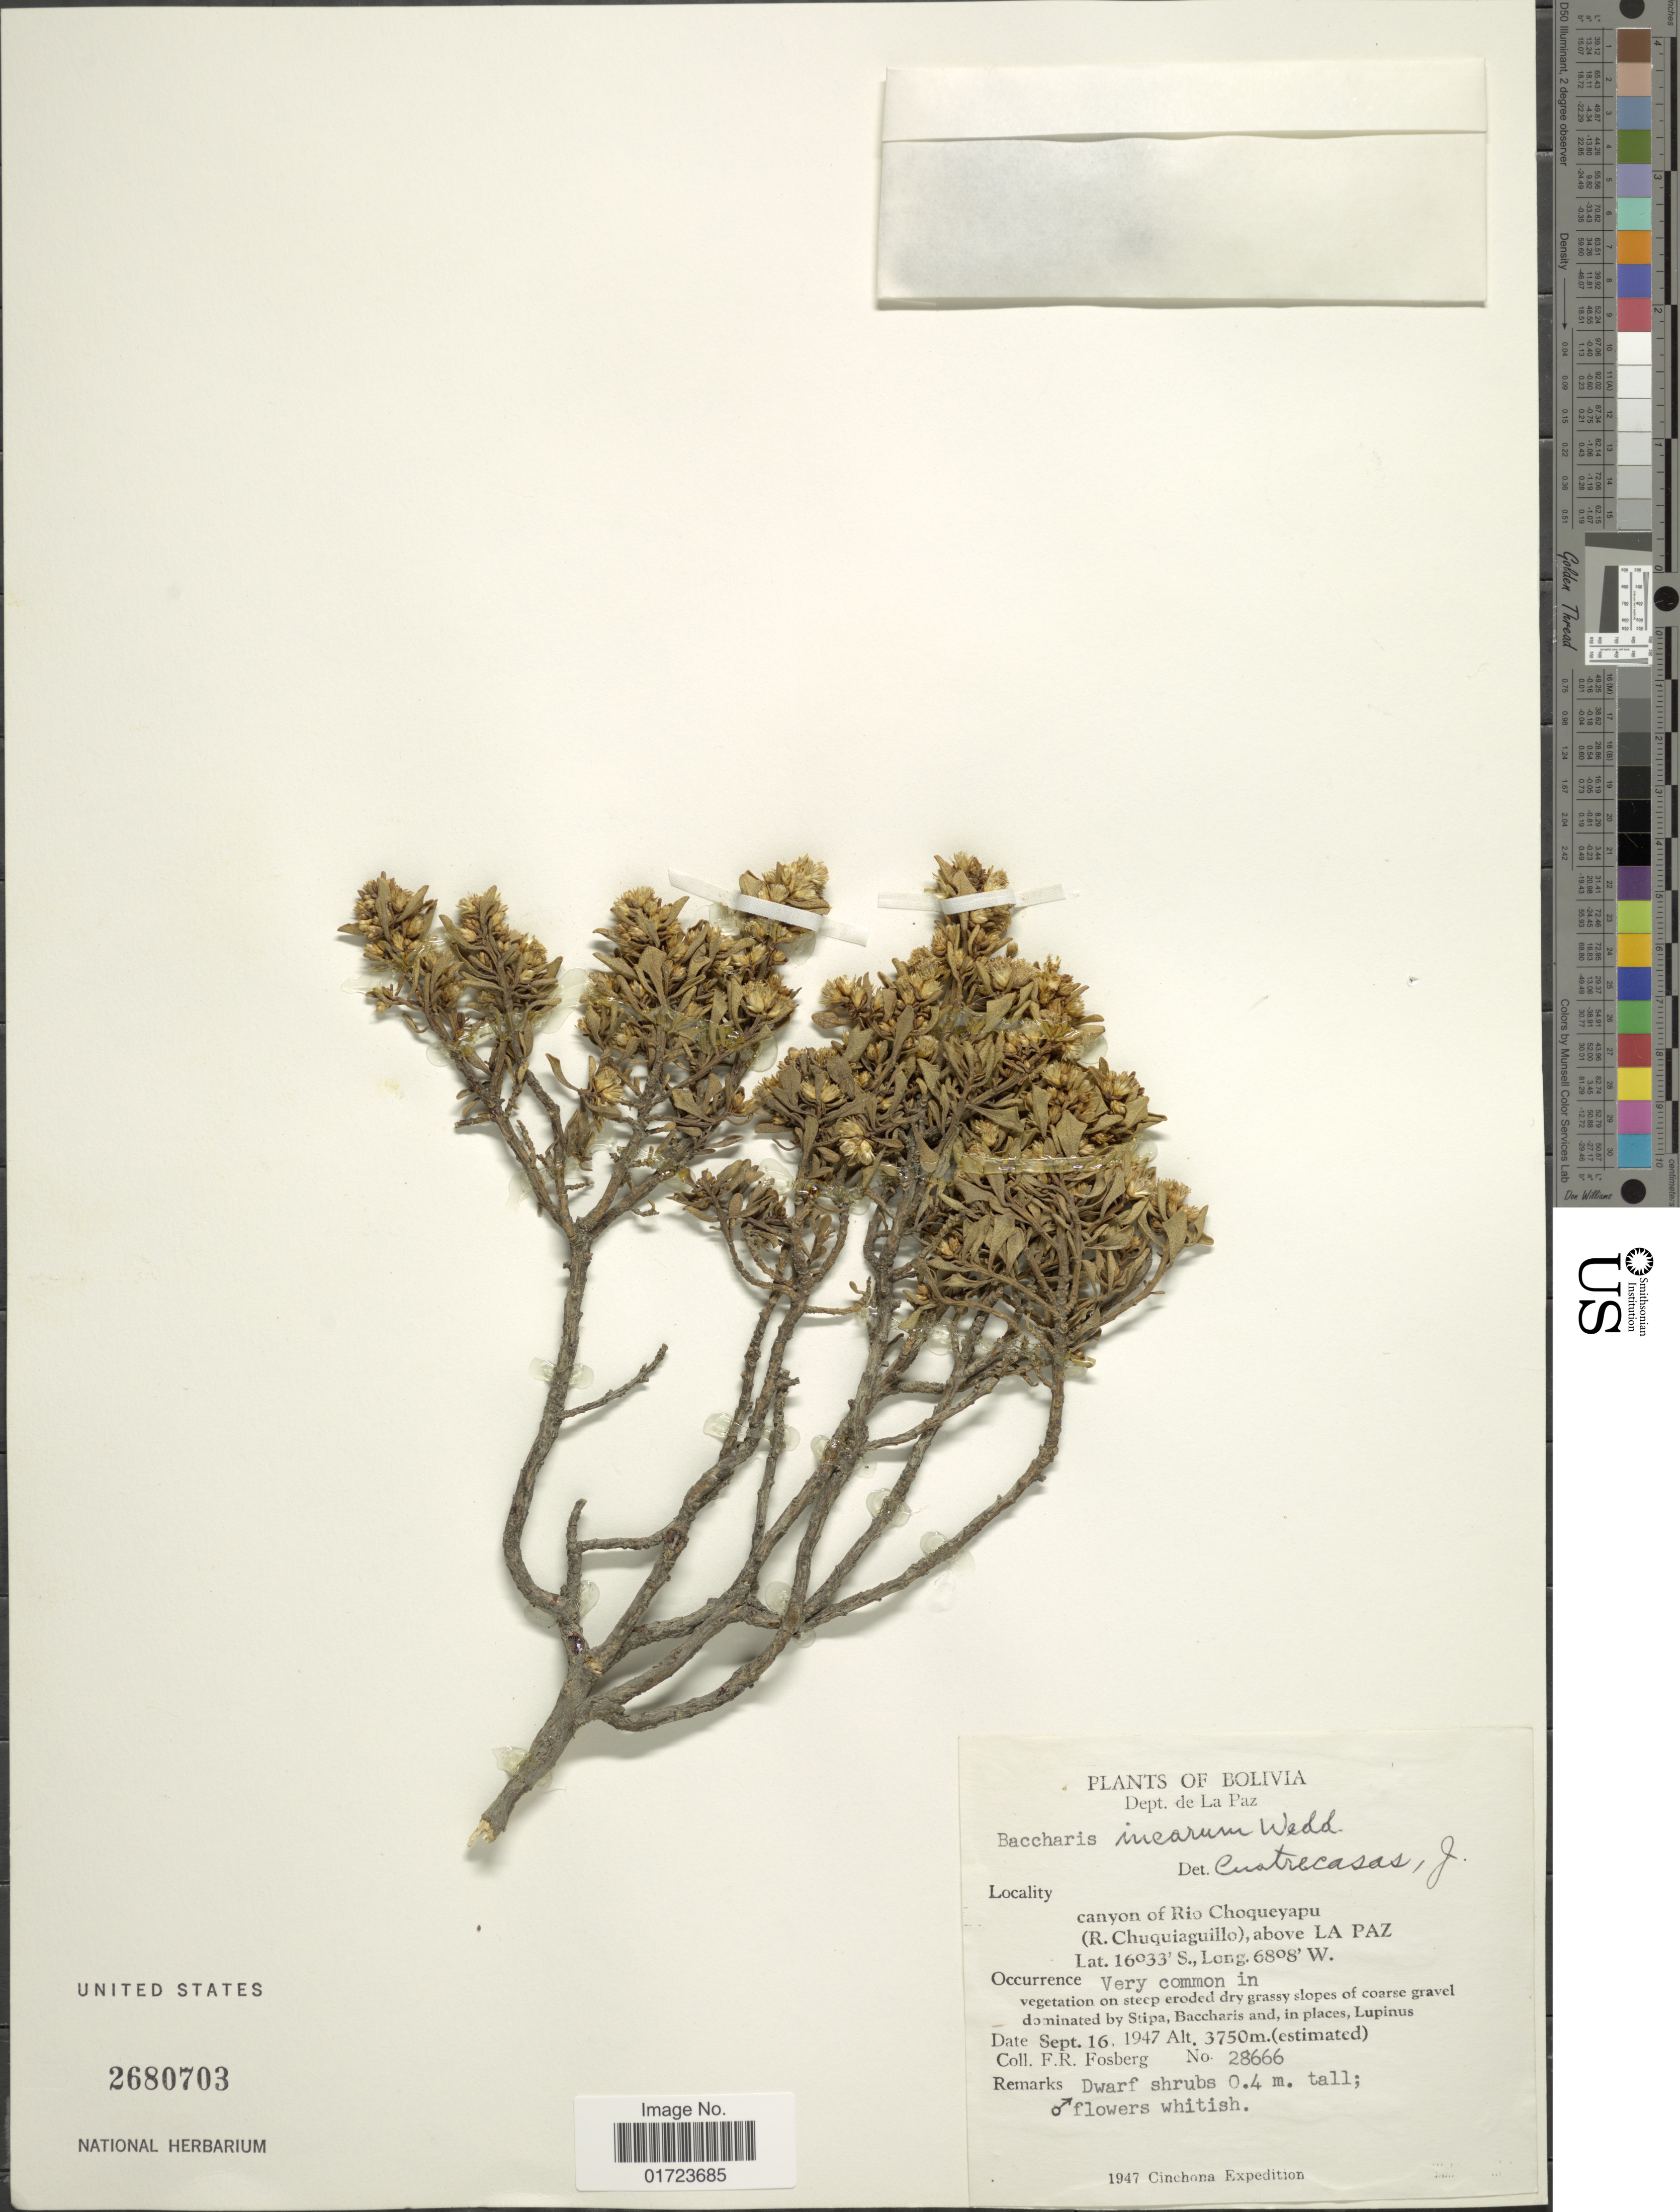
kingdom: Plantae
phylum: Tracheophyta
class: Magnoliopsida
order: Asterales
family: Asteraceae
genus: Baccharis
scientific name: Baccharis tola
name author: Phil.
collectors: F. R. Fosberg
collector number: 28666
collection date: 1947-09-16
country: Bolivia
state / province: La Paz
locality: Bolivia, Dept. de La Paz. Canyon of Rio Choqueyapu (R. Chuquiaguillo), above La Paz.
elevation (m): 3750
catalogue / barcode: US 2680703